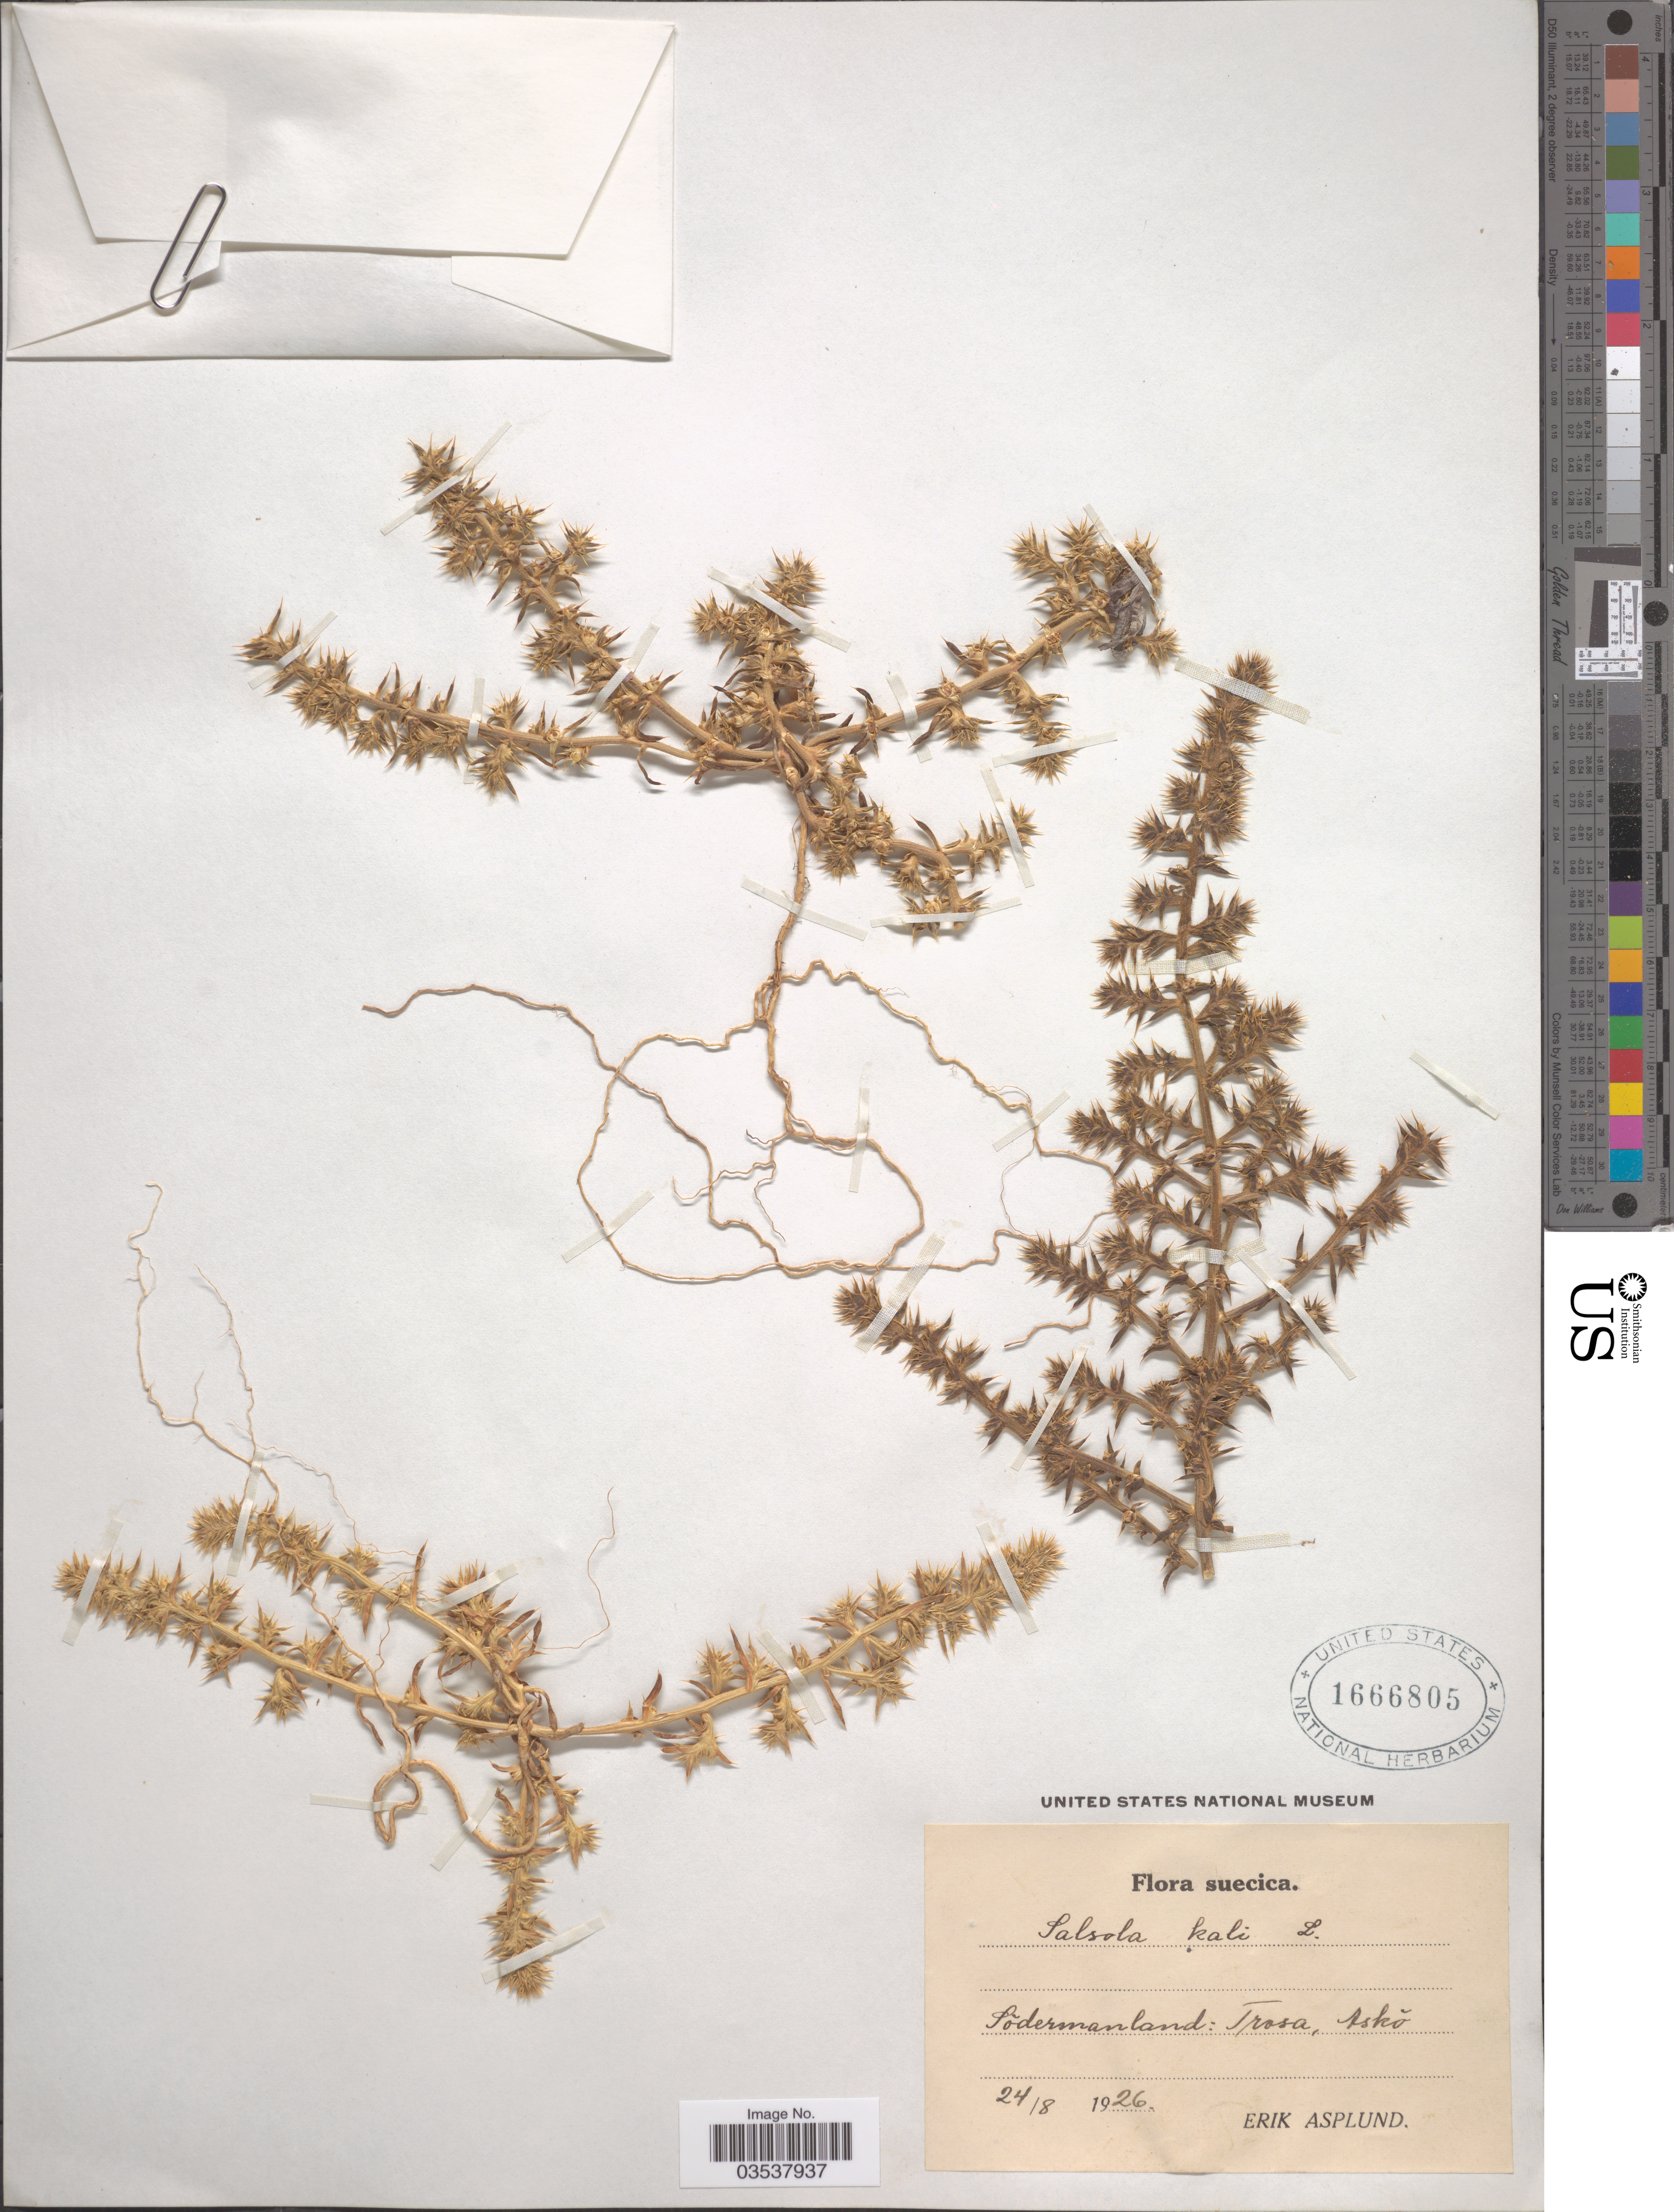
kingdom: Plantae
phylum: Tracheophyta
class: Magnoliopsida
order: Caryophyllales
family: Amaranthaceae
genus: Salsola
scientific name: Salsola kali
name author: L.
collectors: E. Asplund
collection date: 1926-08-24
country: Sweden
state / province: Sodermanland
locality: Suecica. Sõdermanland: Trosa, Askŏ.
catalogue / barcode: US 1666805